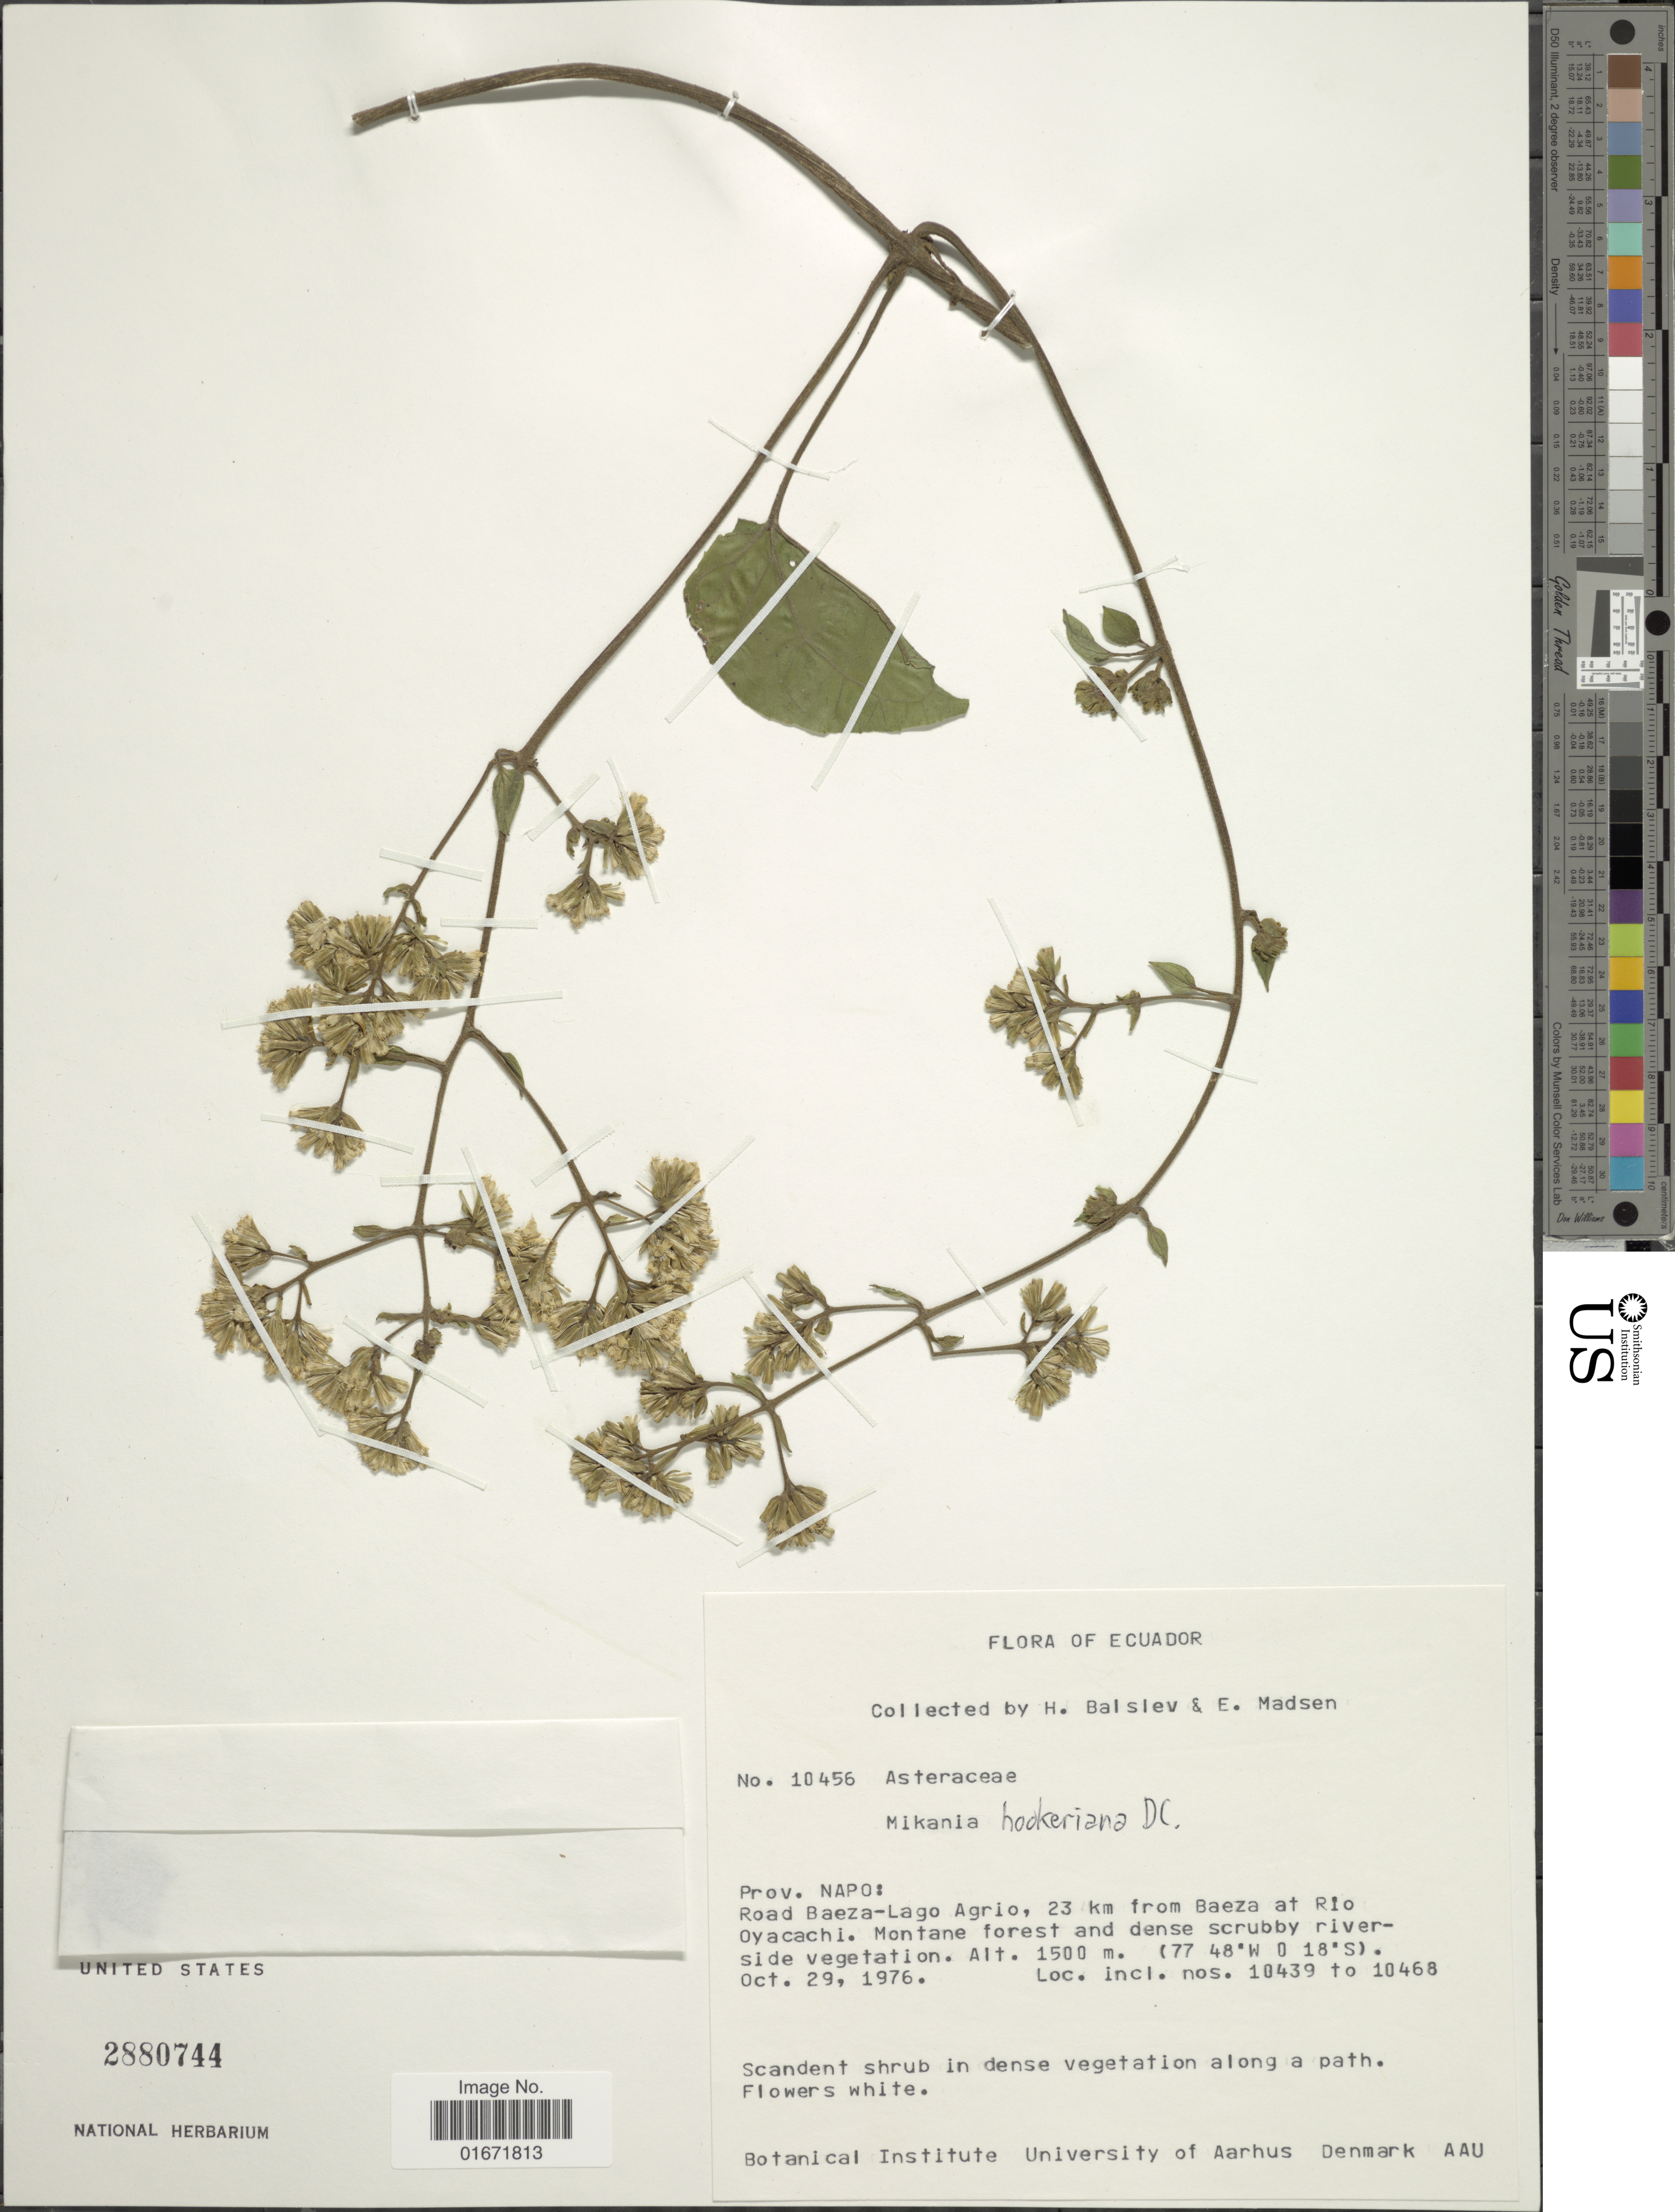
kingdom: Plantae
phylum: Tracheophyta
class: Magnoliopsida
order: Asterales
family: Asteraceae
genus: Mikania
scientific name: Mikania hookeriana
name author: DC.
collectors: H. Balslev & E. Madsen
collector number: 10456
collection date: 1976-10-29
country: Ecuador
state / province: Napo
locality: Prov. Napo: Road Baeza-Lago Agrio, 23 km from Baeza at Rio Oyacachi. Montane forest and dense scrubby river-side vegetation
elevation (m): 1500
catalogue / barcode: US 2880744